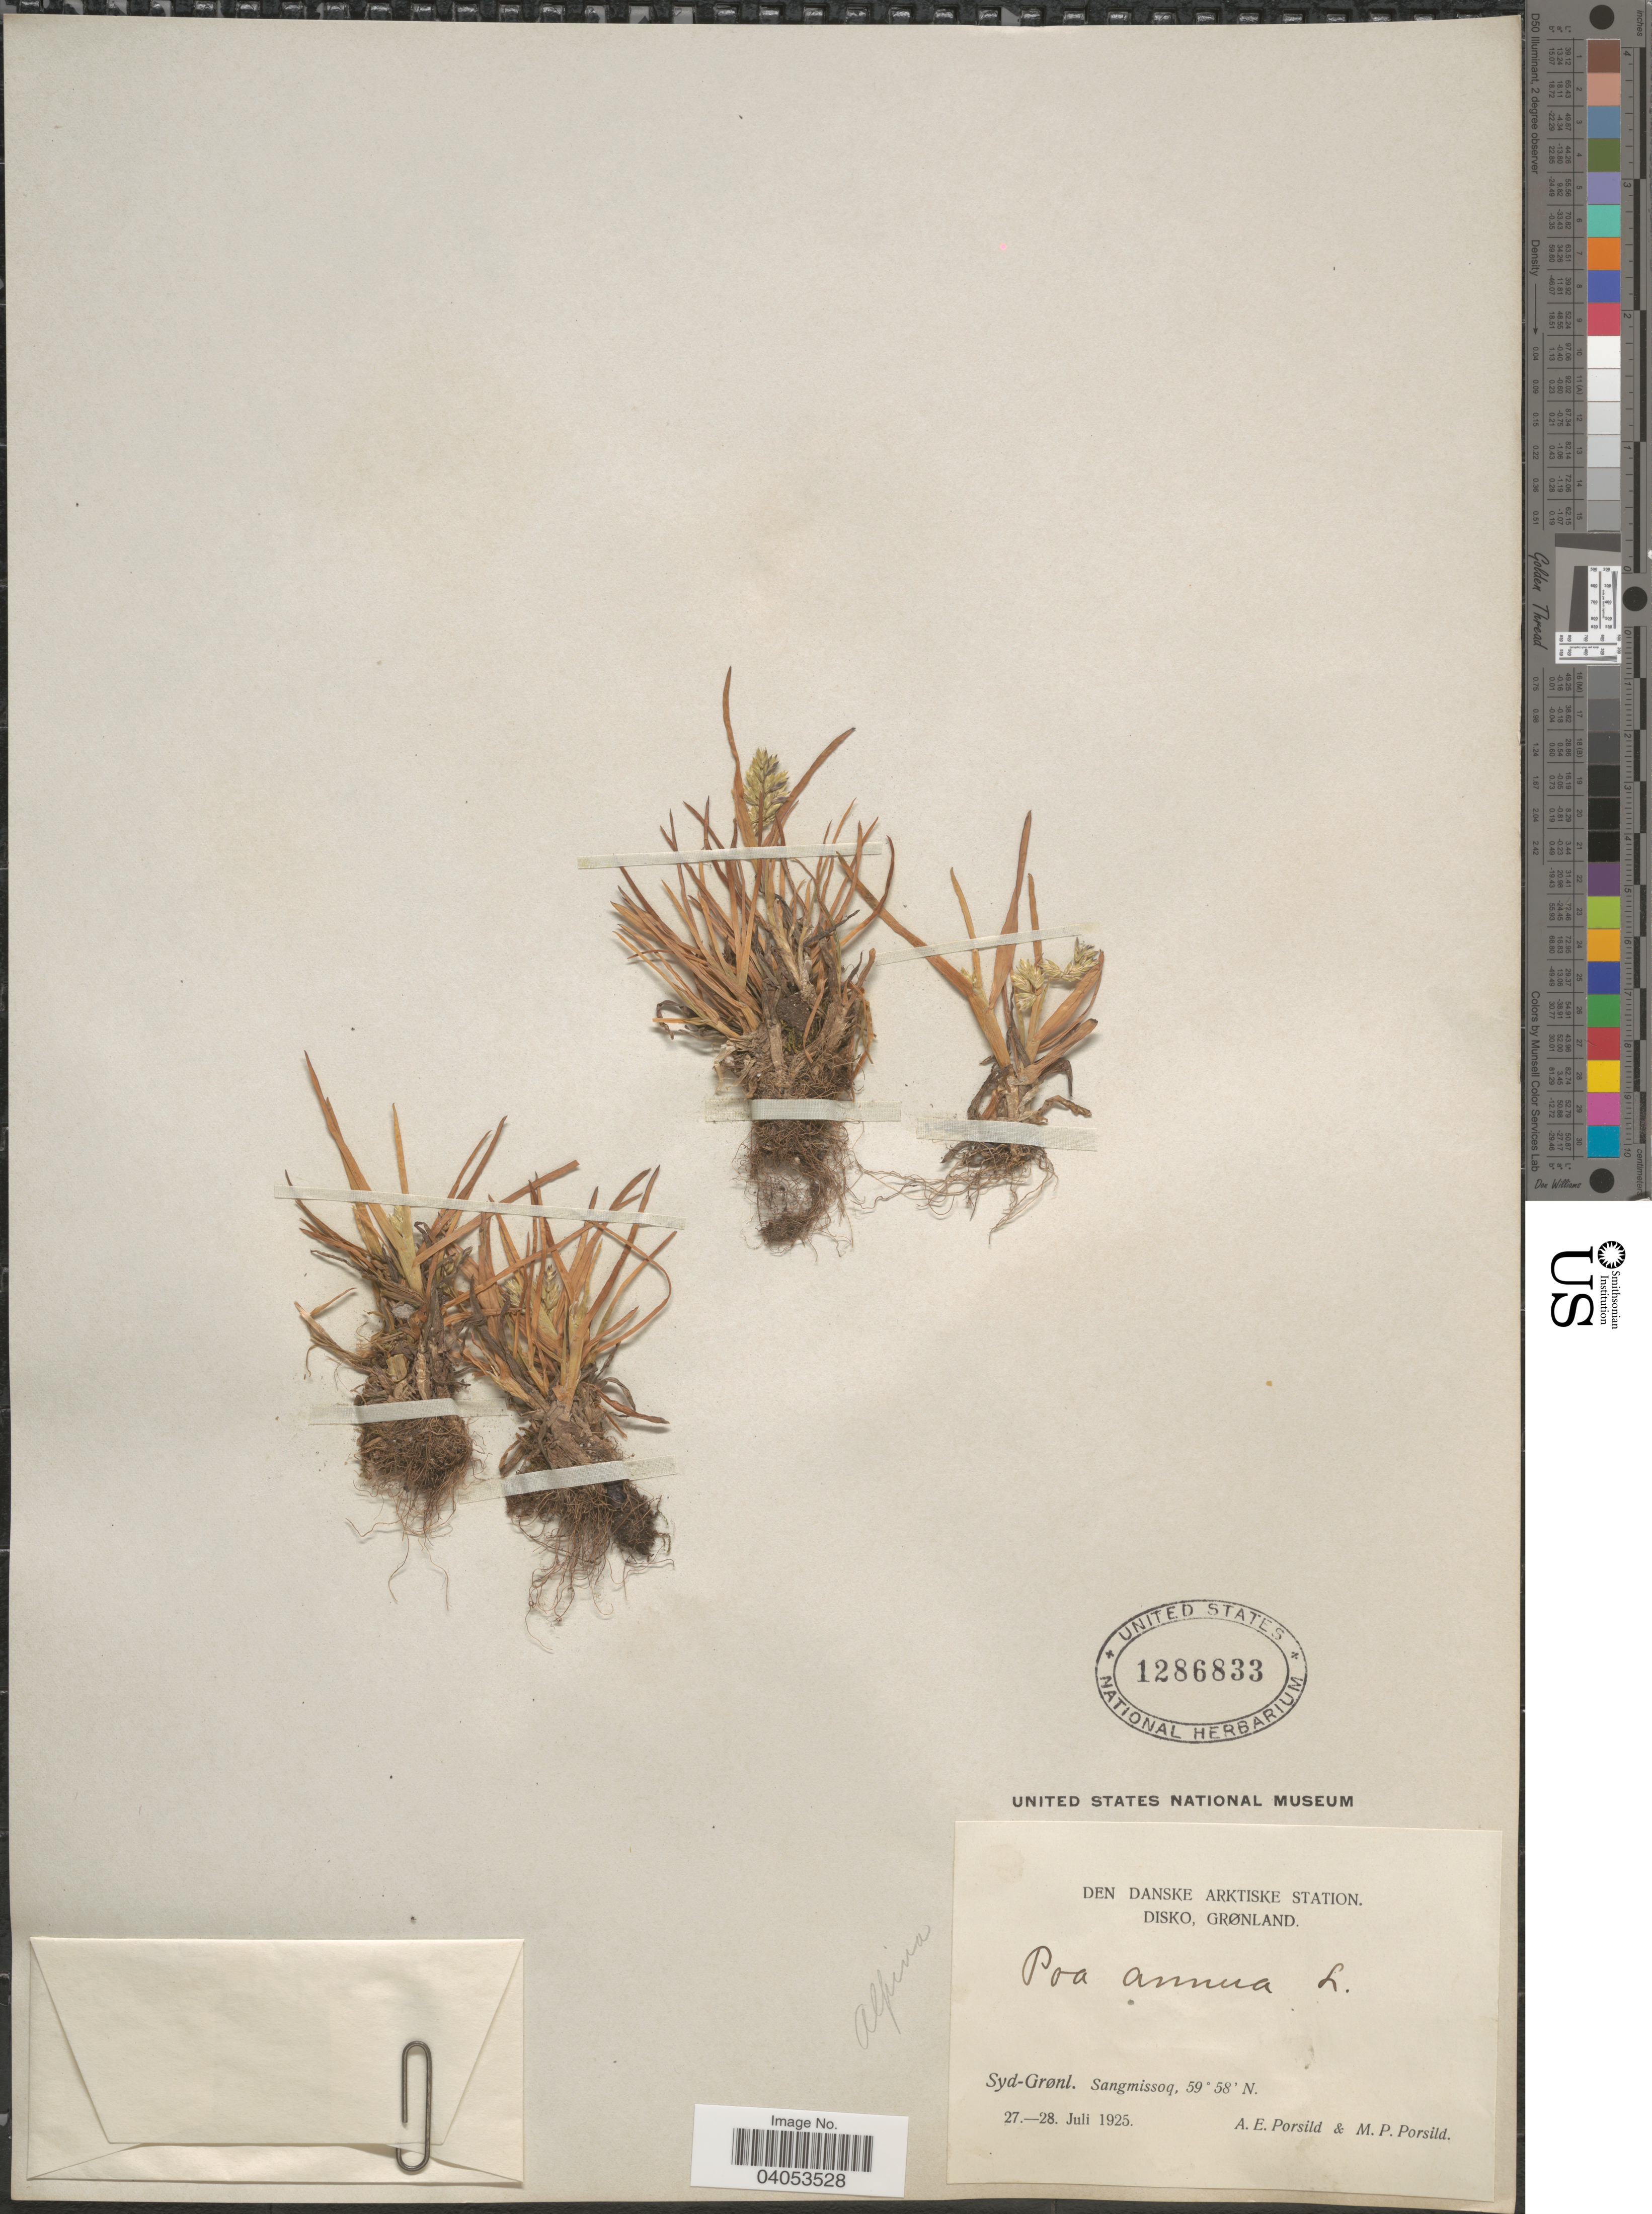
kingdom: Plantae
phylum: Tracheophyta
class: Liliopsida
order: Poales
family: Poaceae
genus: Poa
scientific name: Poa alpina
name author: L.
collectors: A. E. Porsild & M. P. Porsild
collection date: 1925-07-27/1925-07-28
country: Greenland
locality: Den Danske Arktiske Station. Disko, Grønland. Syd-Grønl. Sangmissoq.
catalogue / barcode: US 1286833